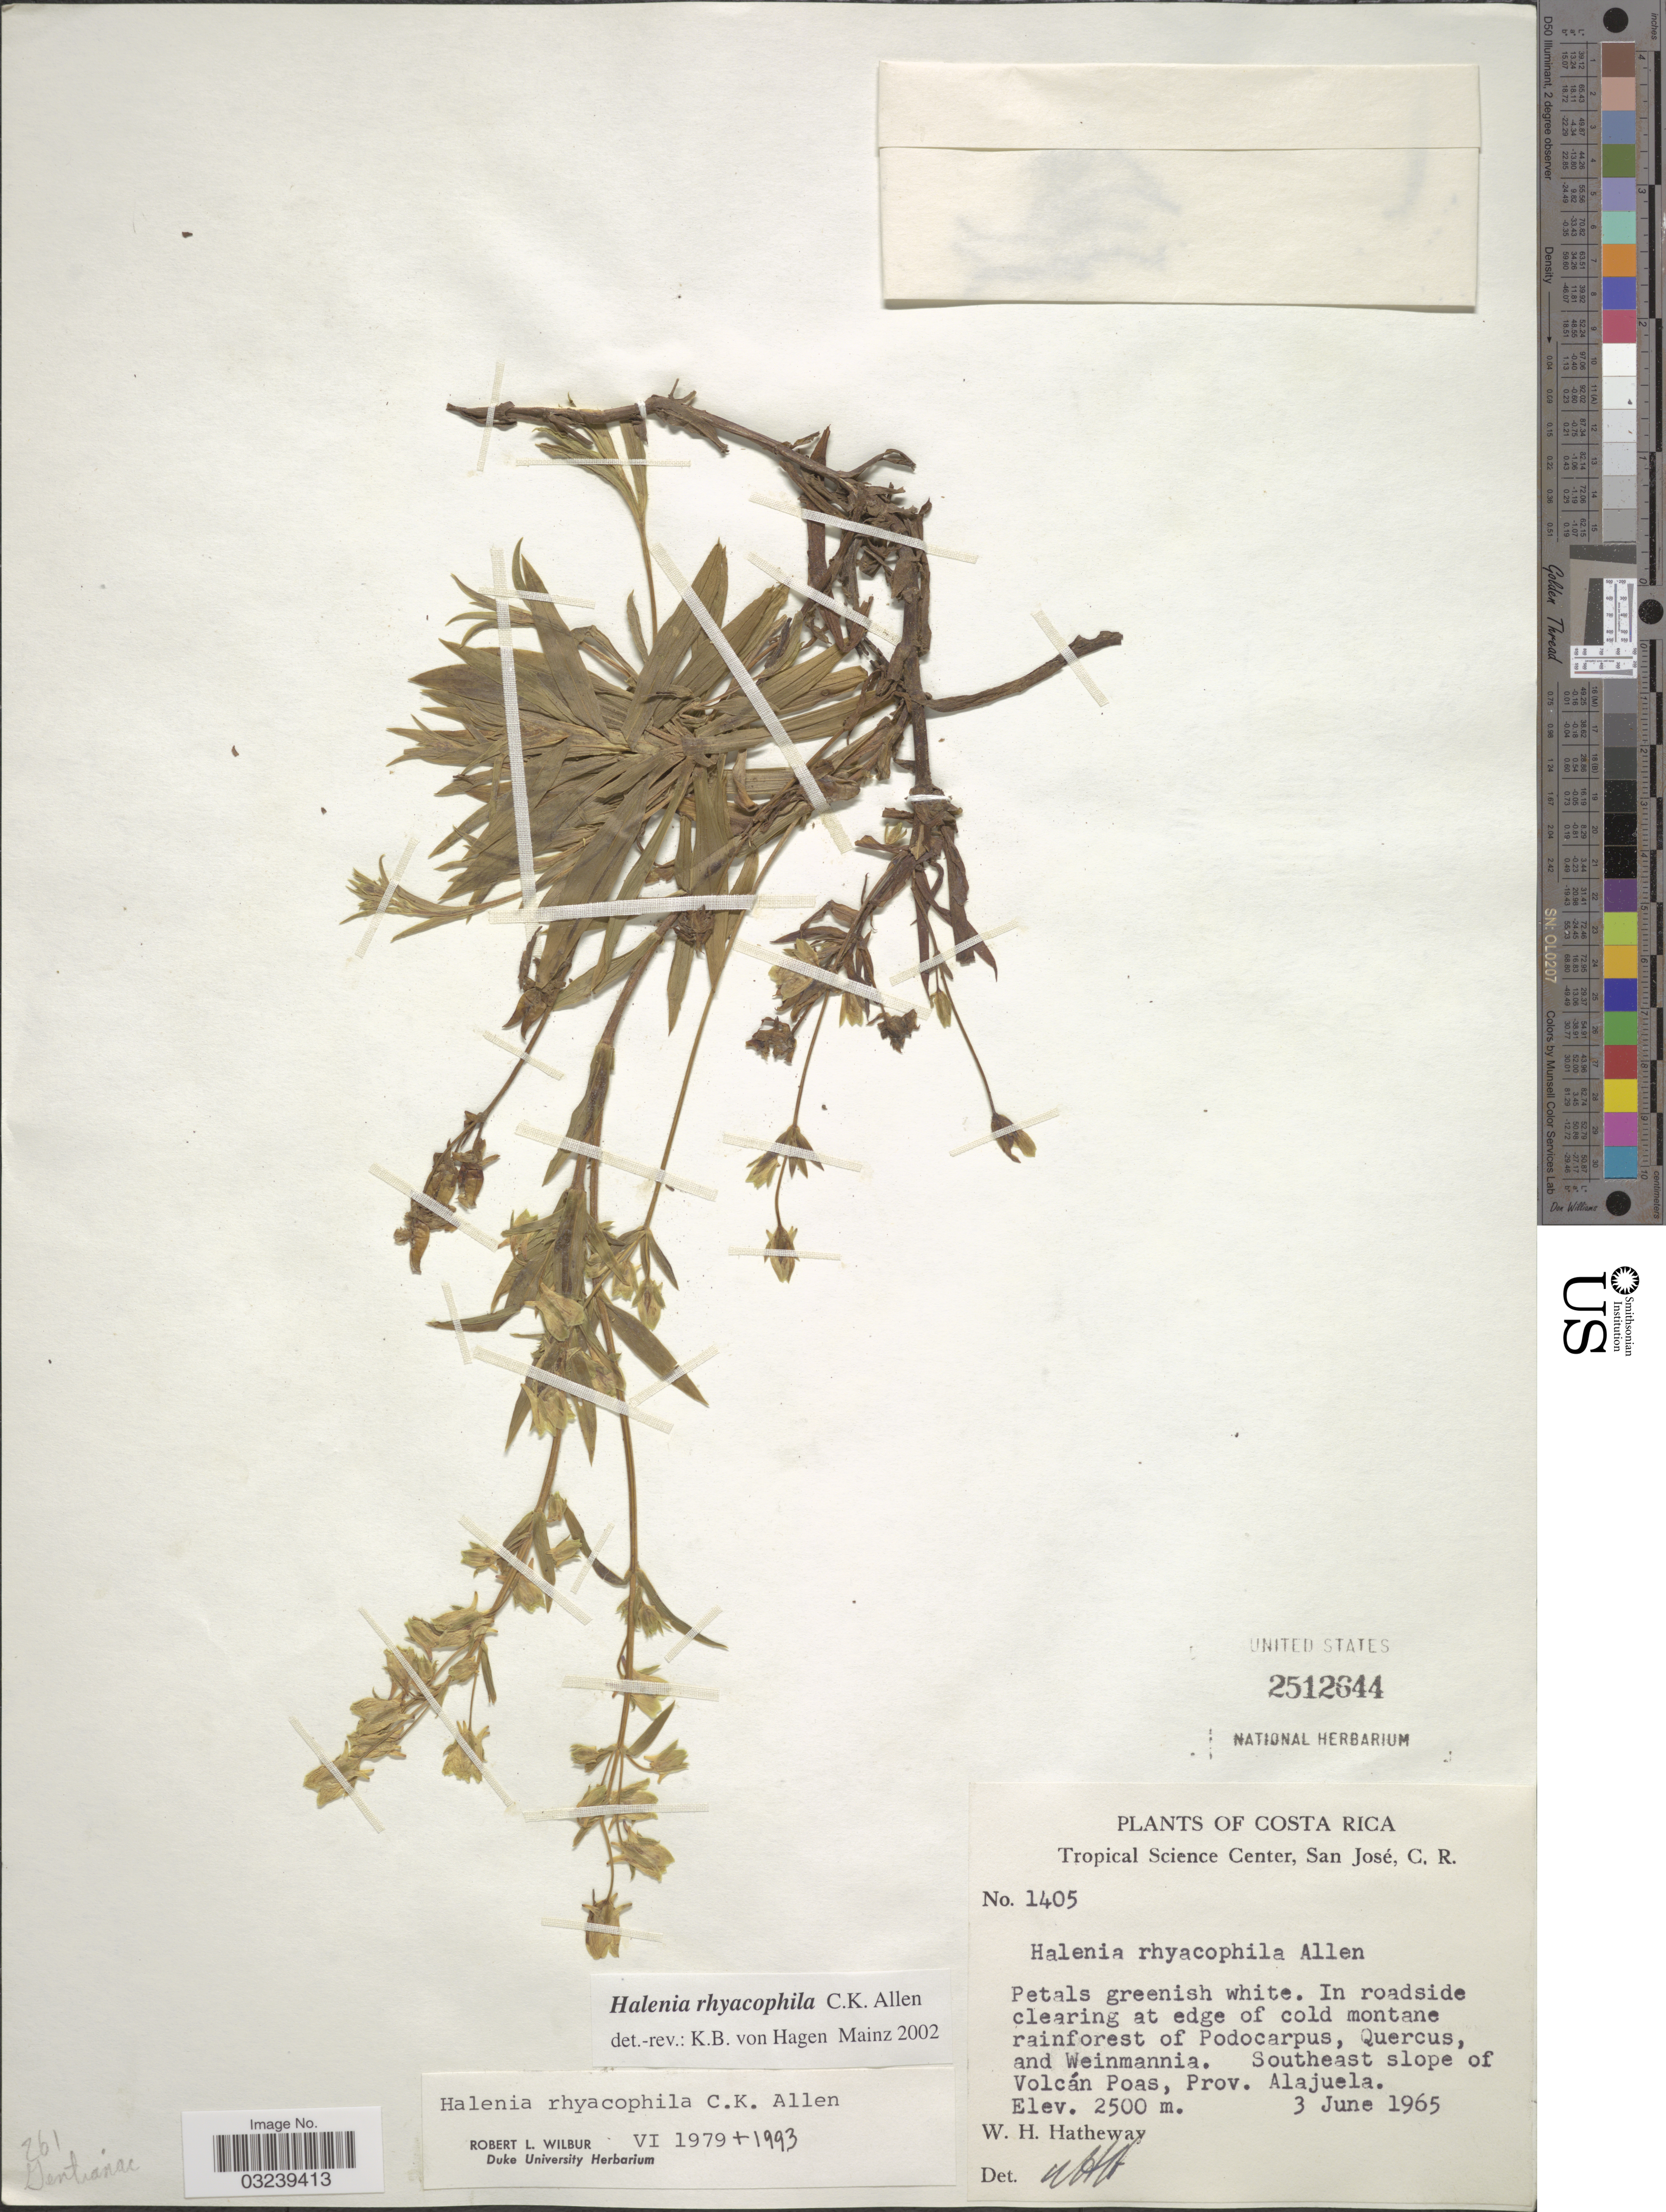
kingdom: Plantae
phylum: Tracheophyta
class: Magnoliopsida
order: Gentianales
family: Gentianaceae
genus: Halenia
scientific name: Halenia rhyacophila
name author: C.K. Allen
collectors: W. H. Hatheway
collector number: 1405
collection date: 1965-06-03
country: Costa Rica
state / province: Alajuela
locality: Southeast slope of Volcán Poas.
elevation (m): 2500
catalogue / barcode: US 2512644